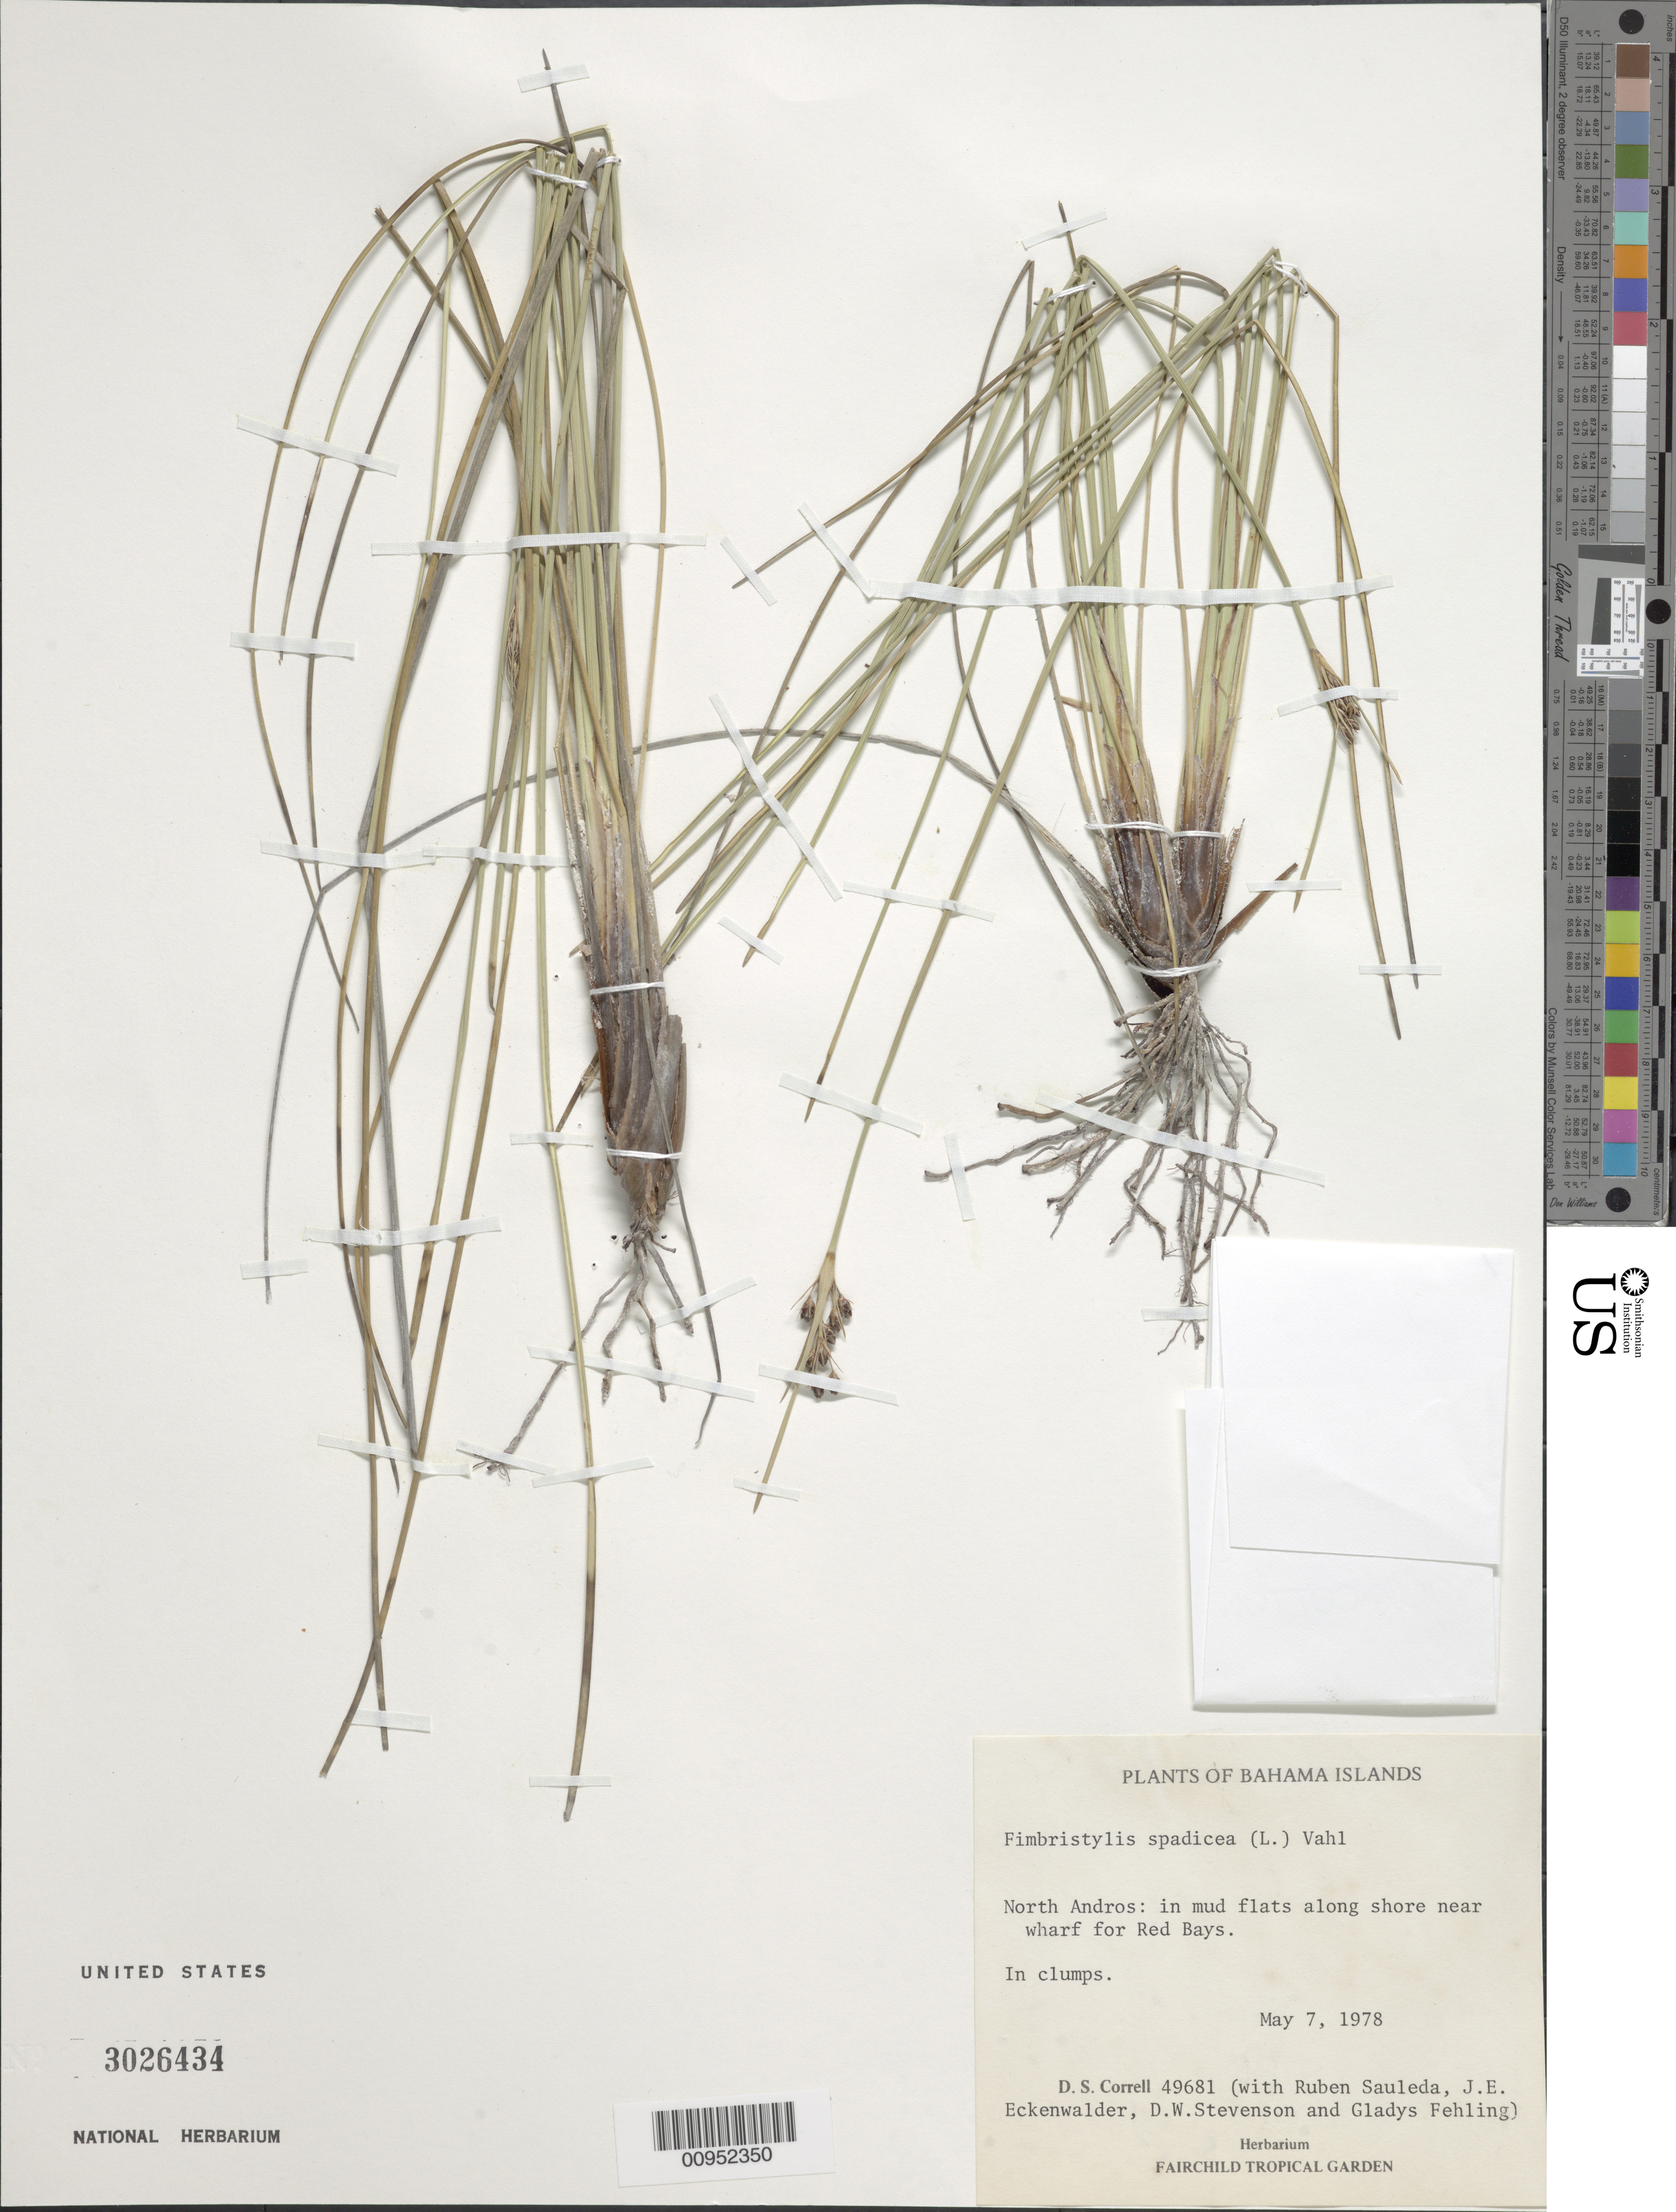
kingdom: Plantae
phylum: Tracheophyta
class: Liliopsida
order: Poales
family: Cyperaceae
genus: Fimbristylis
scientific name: Fimbristylis spadicea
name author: (L.) Vahl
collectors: D. S. Correll, R. Sauleda, J. Eckenwalder, D. W. Stevenson & G. Fehling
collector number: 49681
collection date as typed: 07 May 1978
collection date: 1978-05-07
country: Bahamas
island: North Andros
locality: Near wharf for Red Bays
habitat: In mud flats along shore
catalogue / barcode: US 3026434